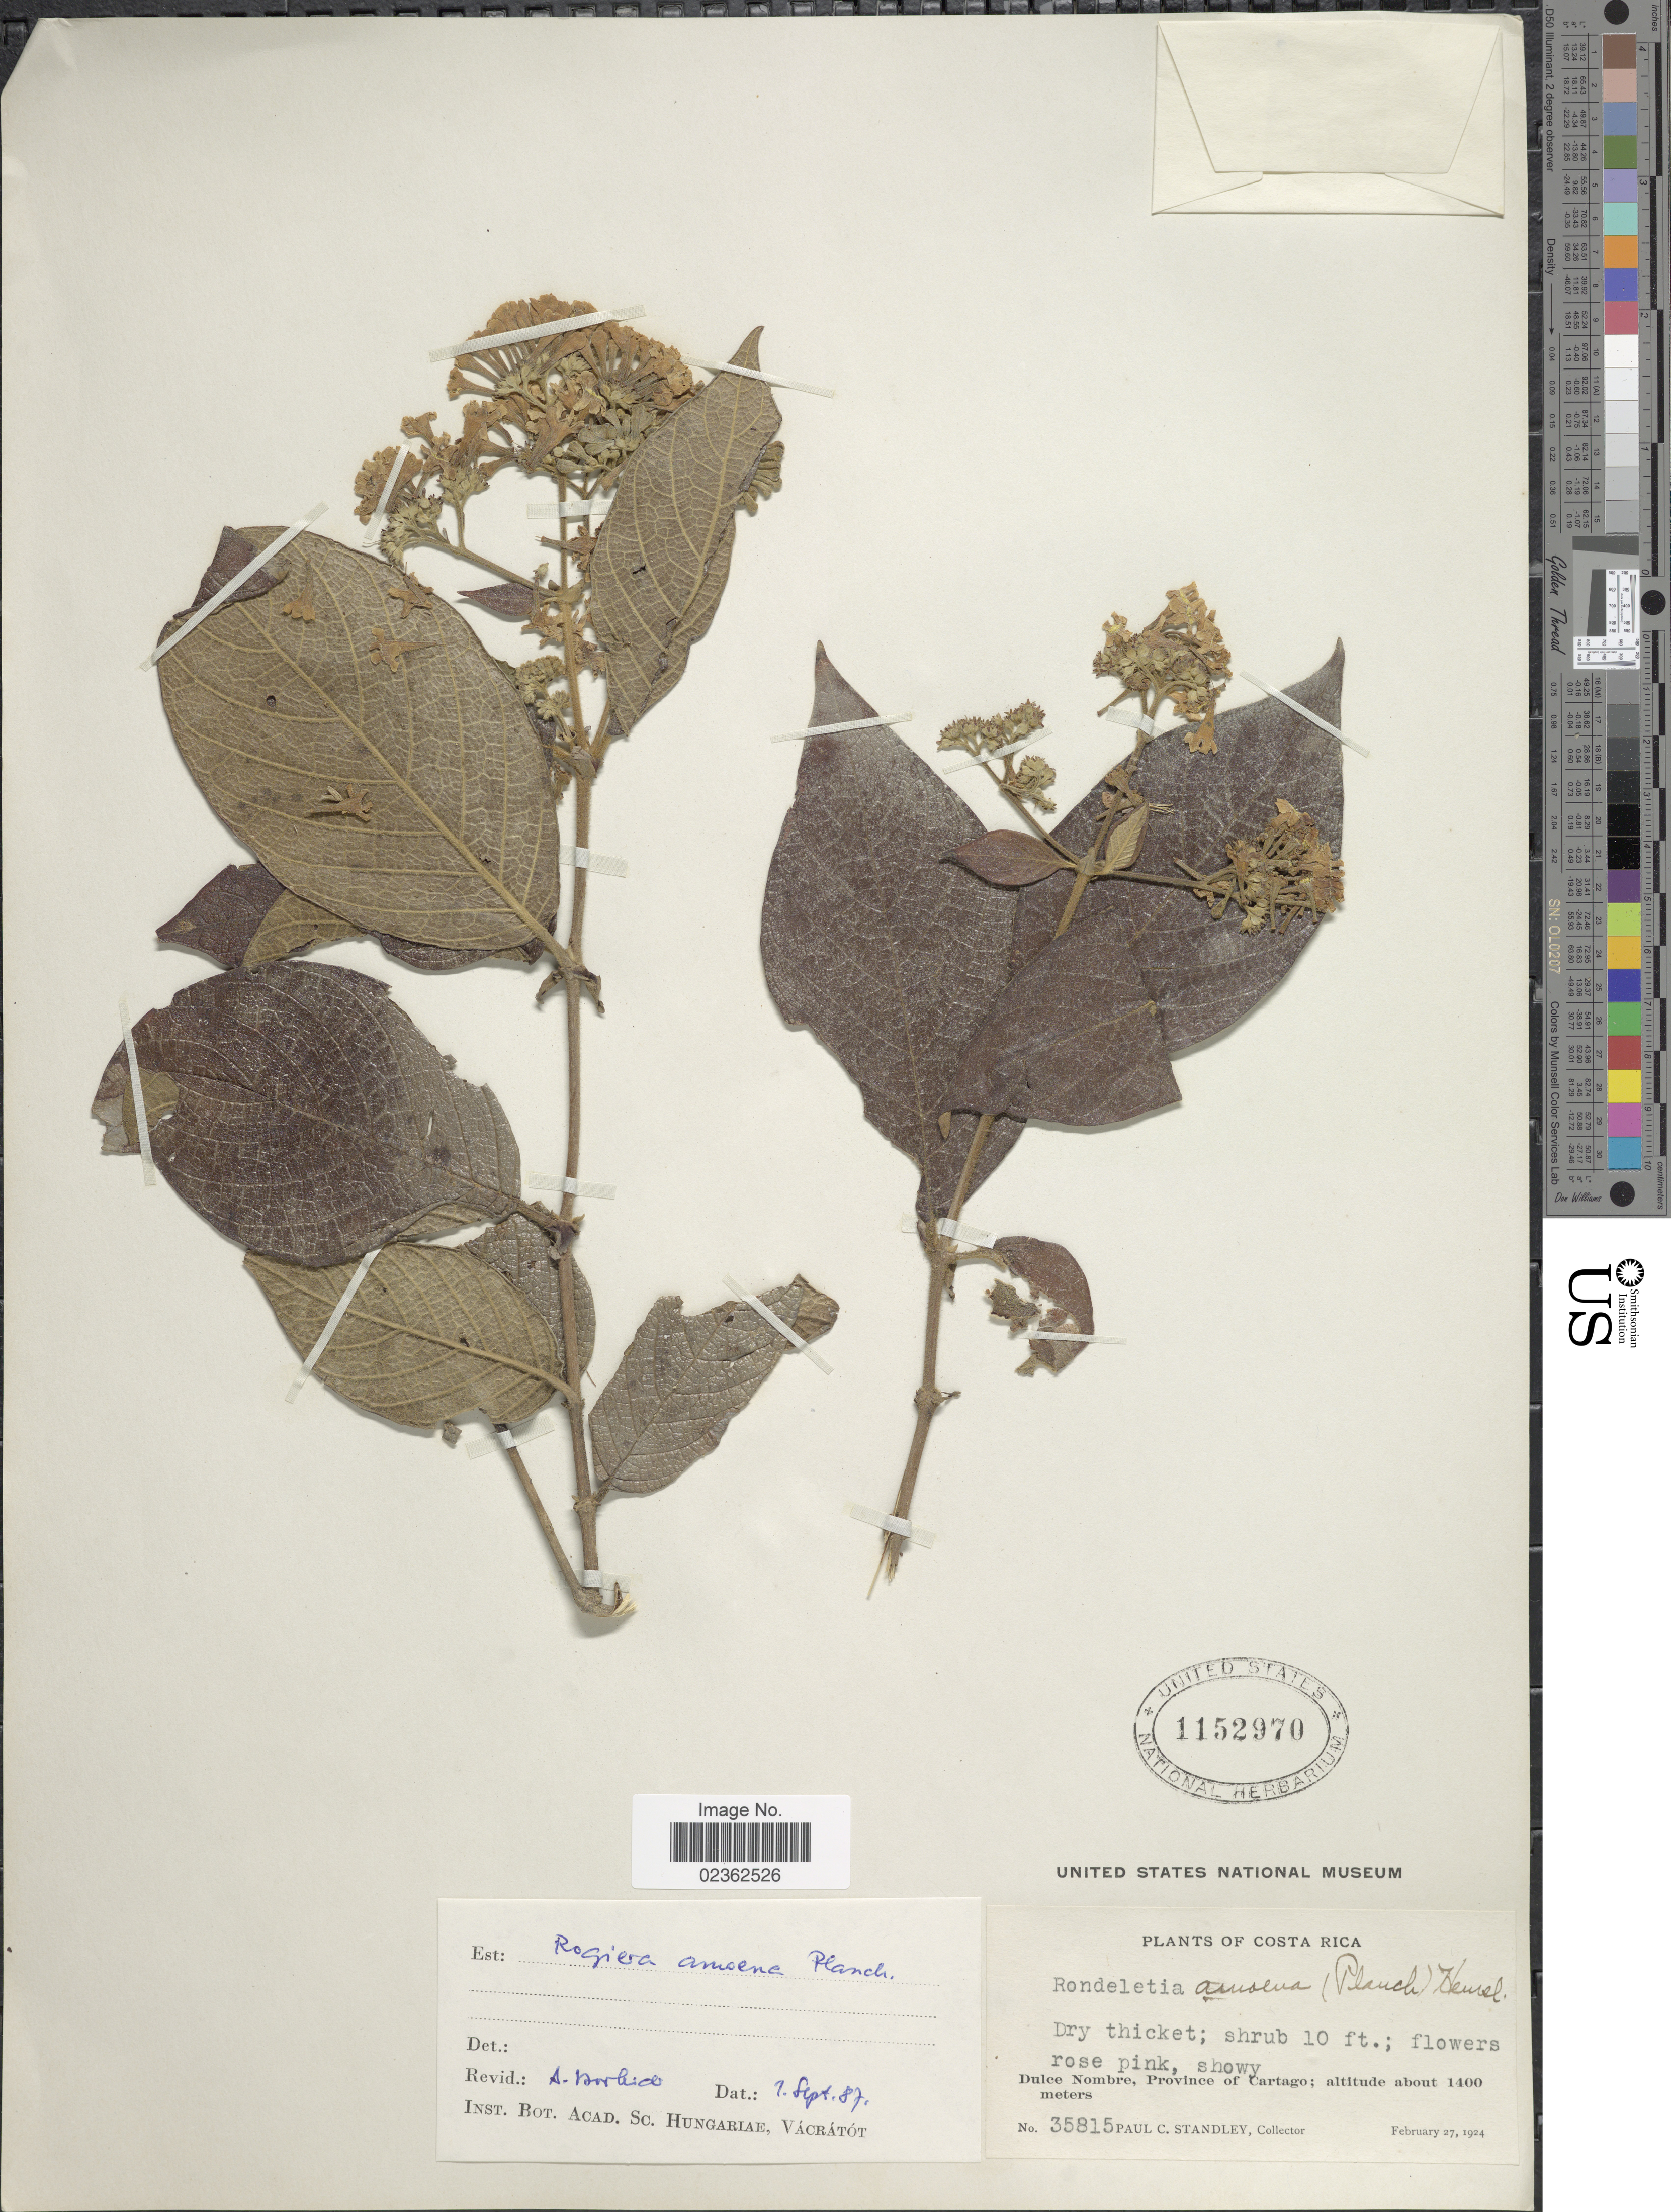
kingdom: Plantae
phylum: Tracheophyta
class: Magnoliopsida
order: Gentianales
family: Rubiaceae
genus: Rogiera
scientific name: Rogiera amoena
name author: Planch.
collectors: P. C. Standley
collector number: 35815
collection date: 1924-02-27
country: Costa Rica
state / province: Cartago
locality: Dry thicket, Dulce Nombre.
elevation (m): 1400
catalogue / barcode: US 1152970